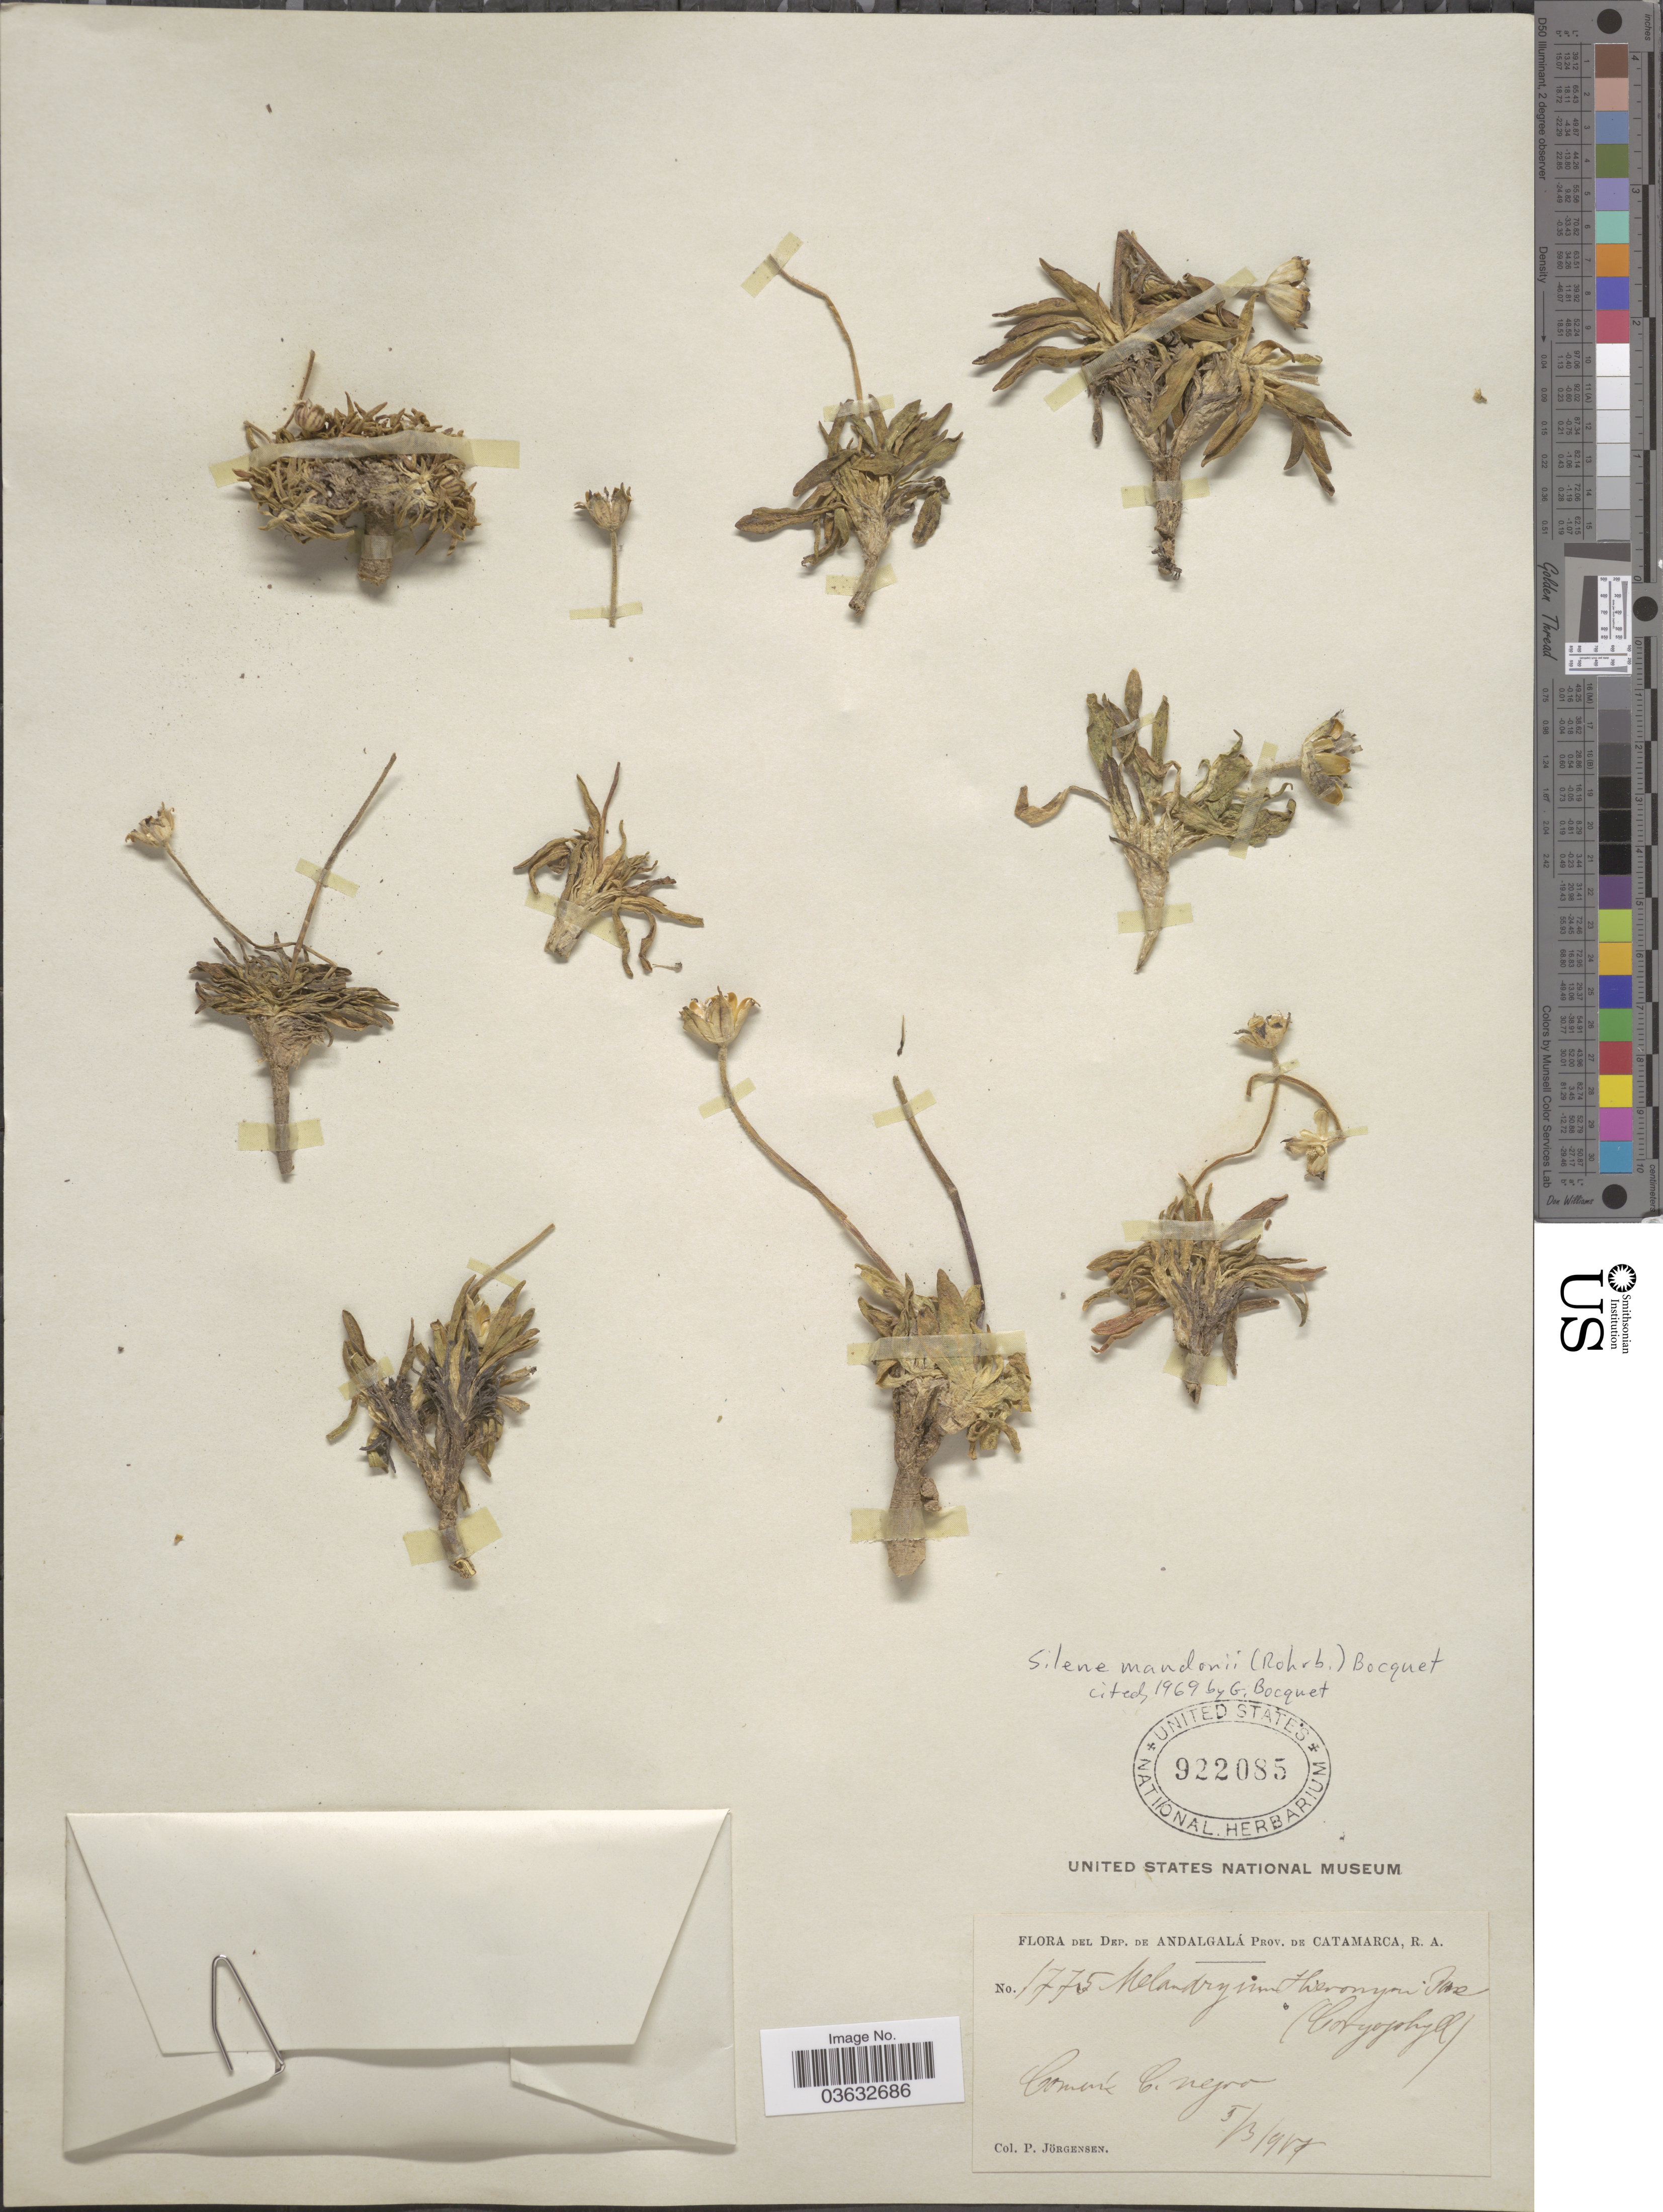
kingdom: Plantae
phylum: Tracheophyta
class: Magnoliopsida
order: Caryophyllales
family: Caryophyllaceae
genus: Silene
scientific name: Silene mandonii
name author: (Rohrb.) Bocquet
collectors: P. Jörgensen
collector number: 1775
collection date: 1917-03-05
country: Argentina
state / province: Catamarca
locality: Dep.de Andalgalá. Común C. negro.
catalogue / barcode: US 922085